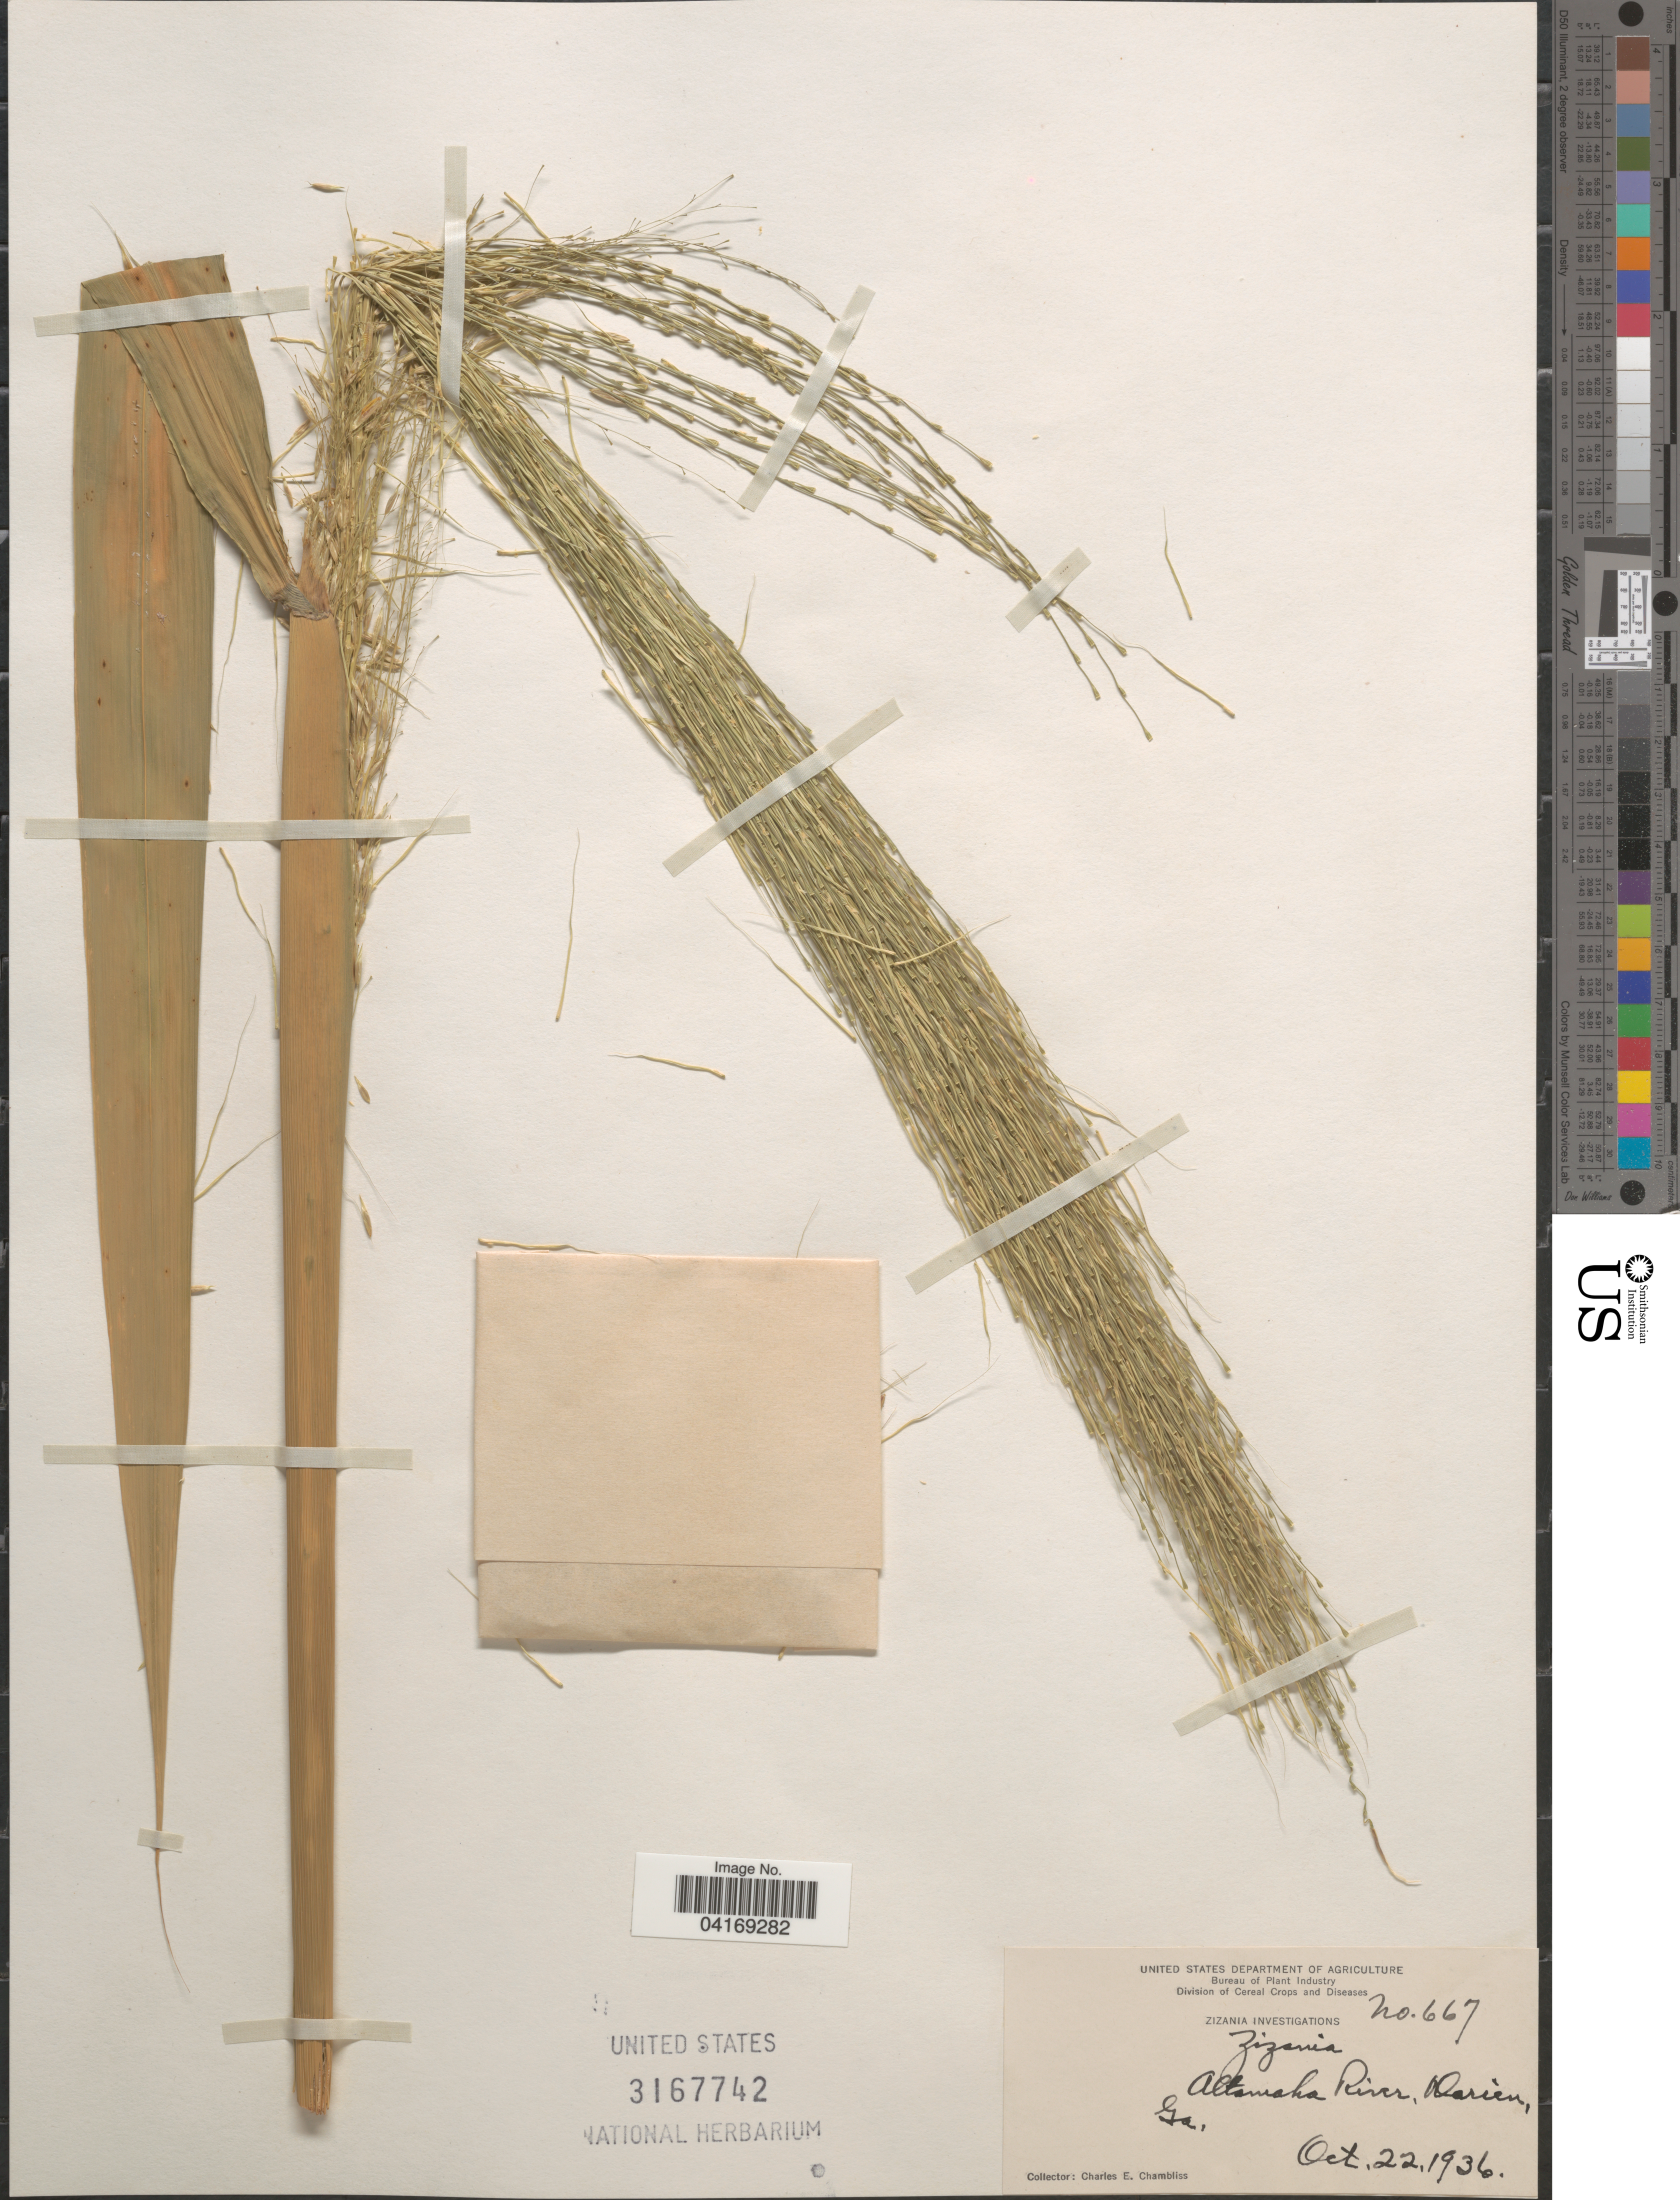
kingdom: Plantae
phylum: Tracheophyta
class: Liliopsida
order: Poales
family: Poaceae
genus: Zizania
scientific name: Zizania sp.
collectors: C. Chambliss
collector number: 667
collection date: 1936-10-22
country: United States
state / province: Georgia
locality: Altamaha River, Darien.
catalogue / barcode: US 3167742